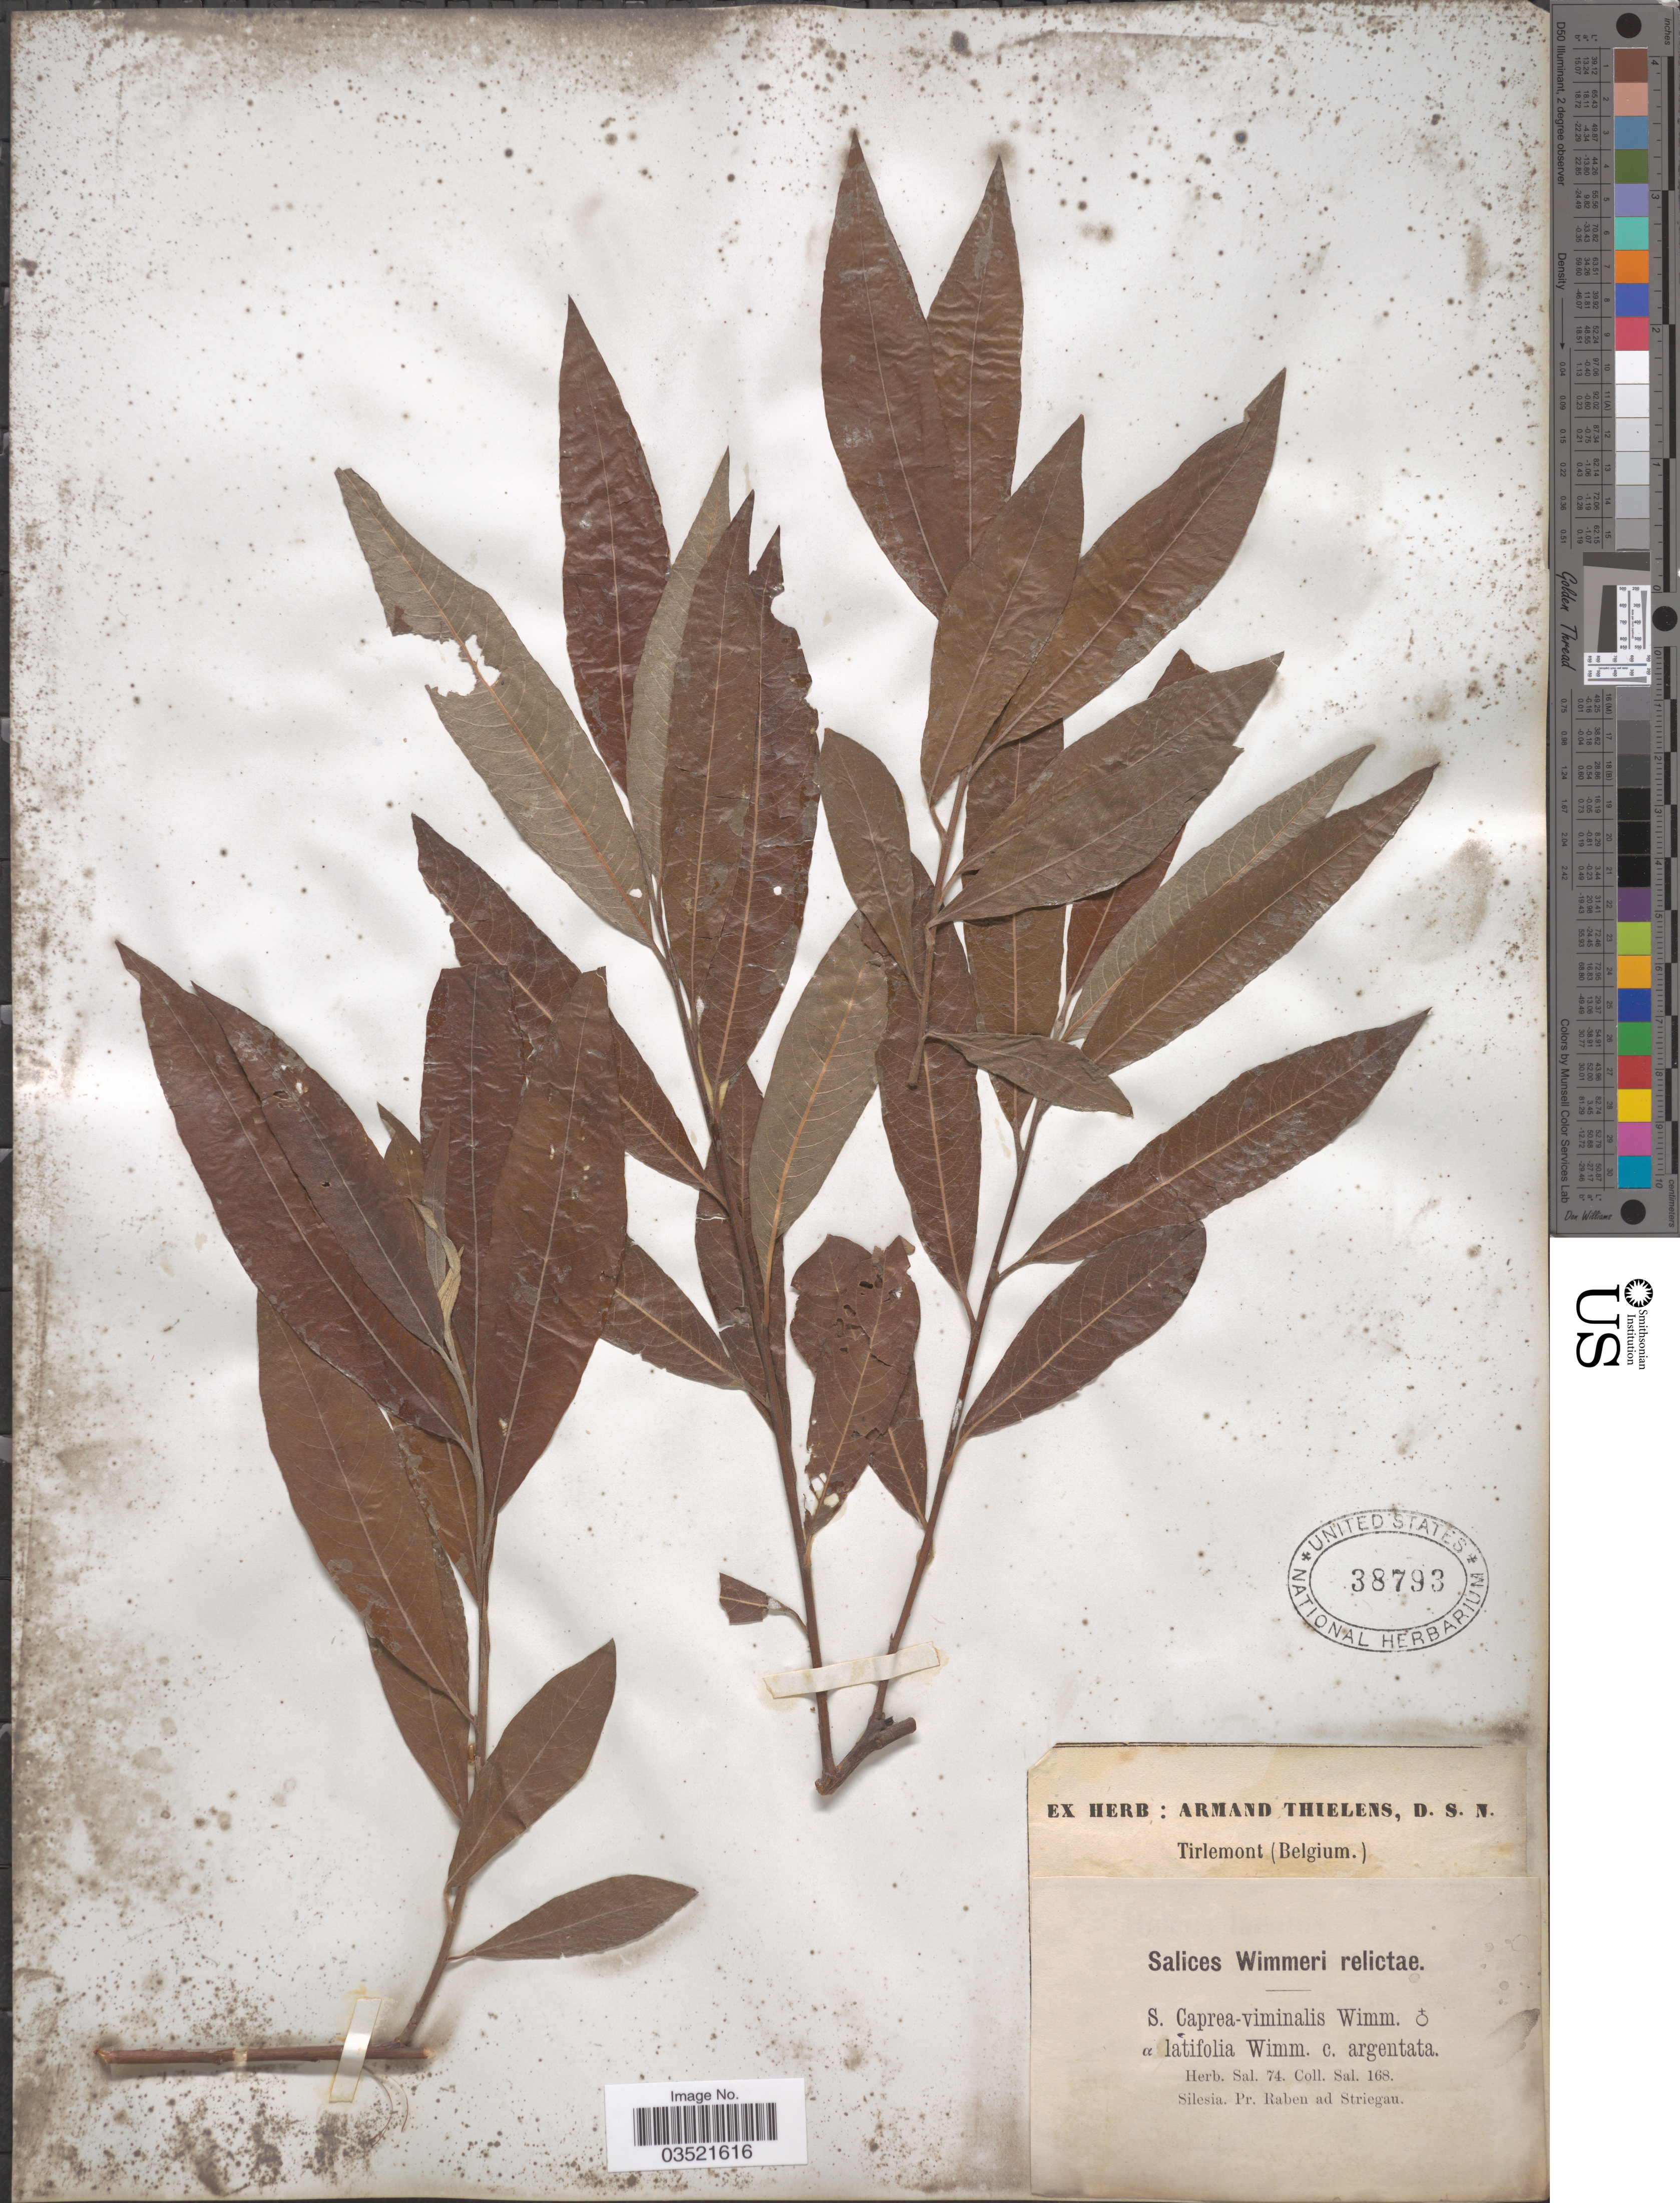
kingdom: Plantae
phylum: Tracheophyta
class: Magnoliopsida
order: Malpighiales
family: Salicaceae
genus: Salix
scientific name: Salix caprea x S. viminalis L.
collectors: ex herb. Armand Thielens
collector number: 168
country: Poland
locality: Silesia. Pr. Raben ad Striegau.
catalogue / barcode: US 38793